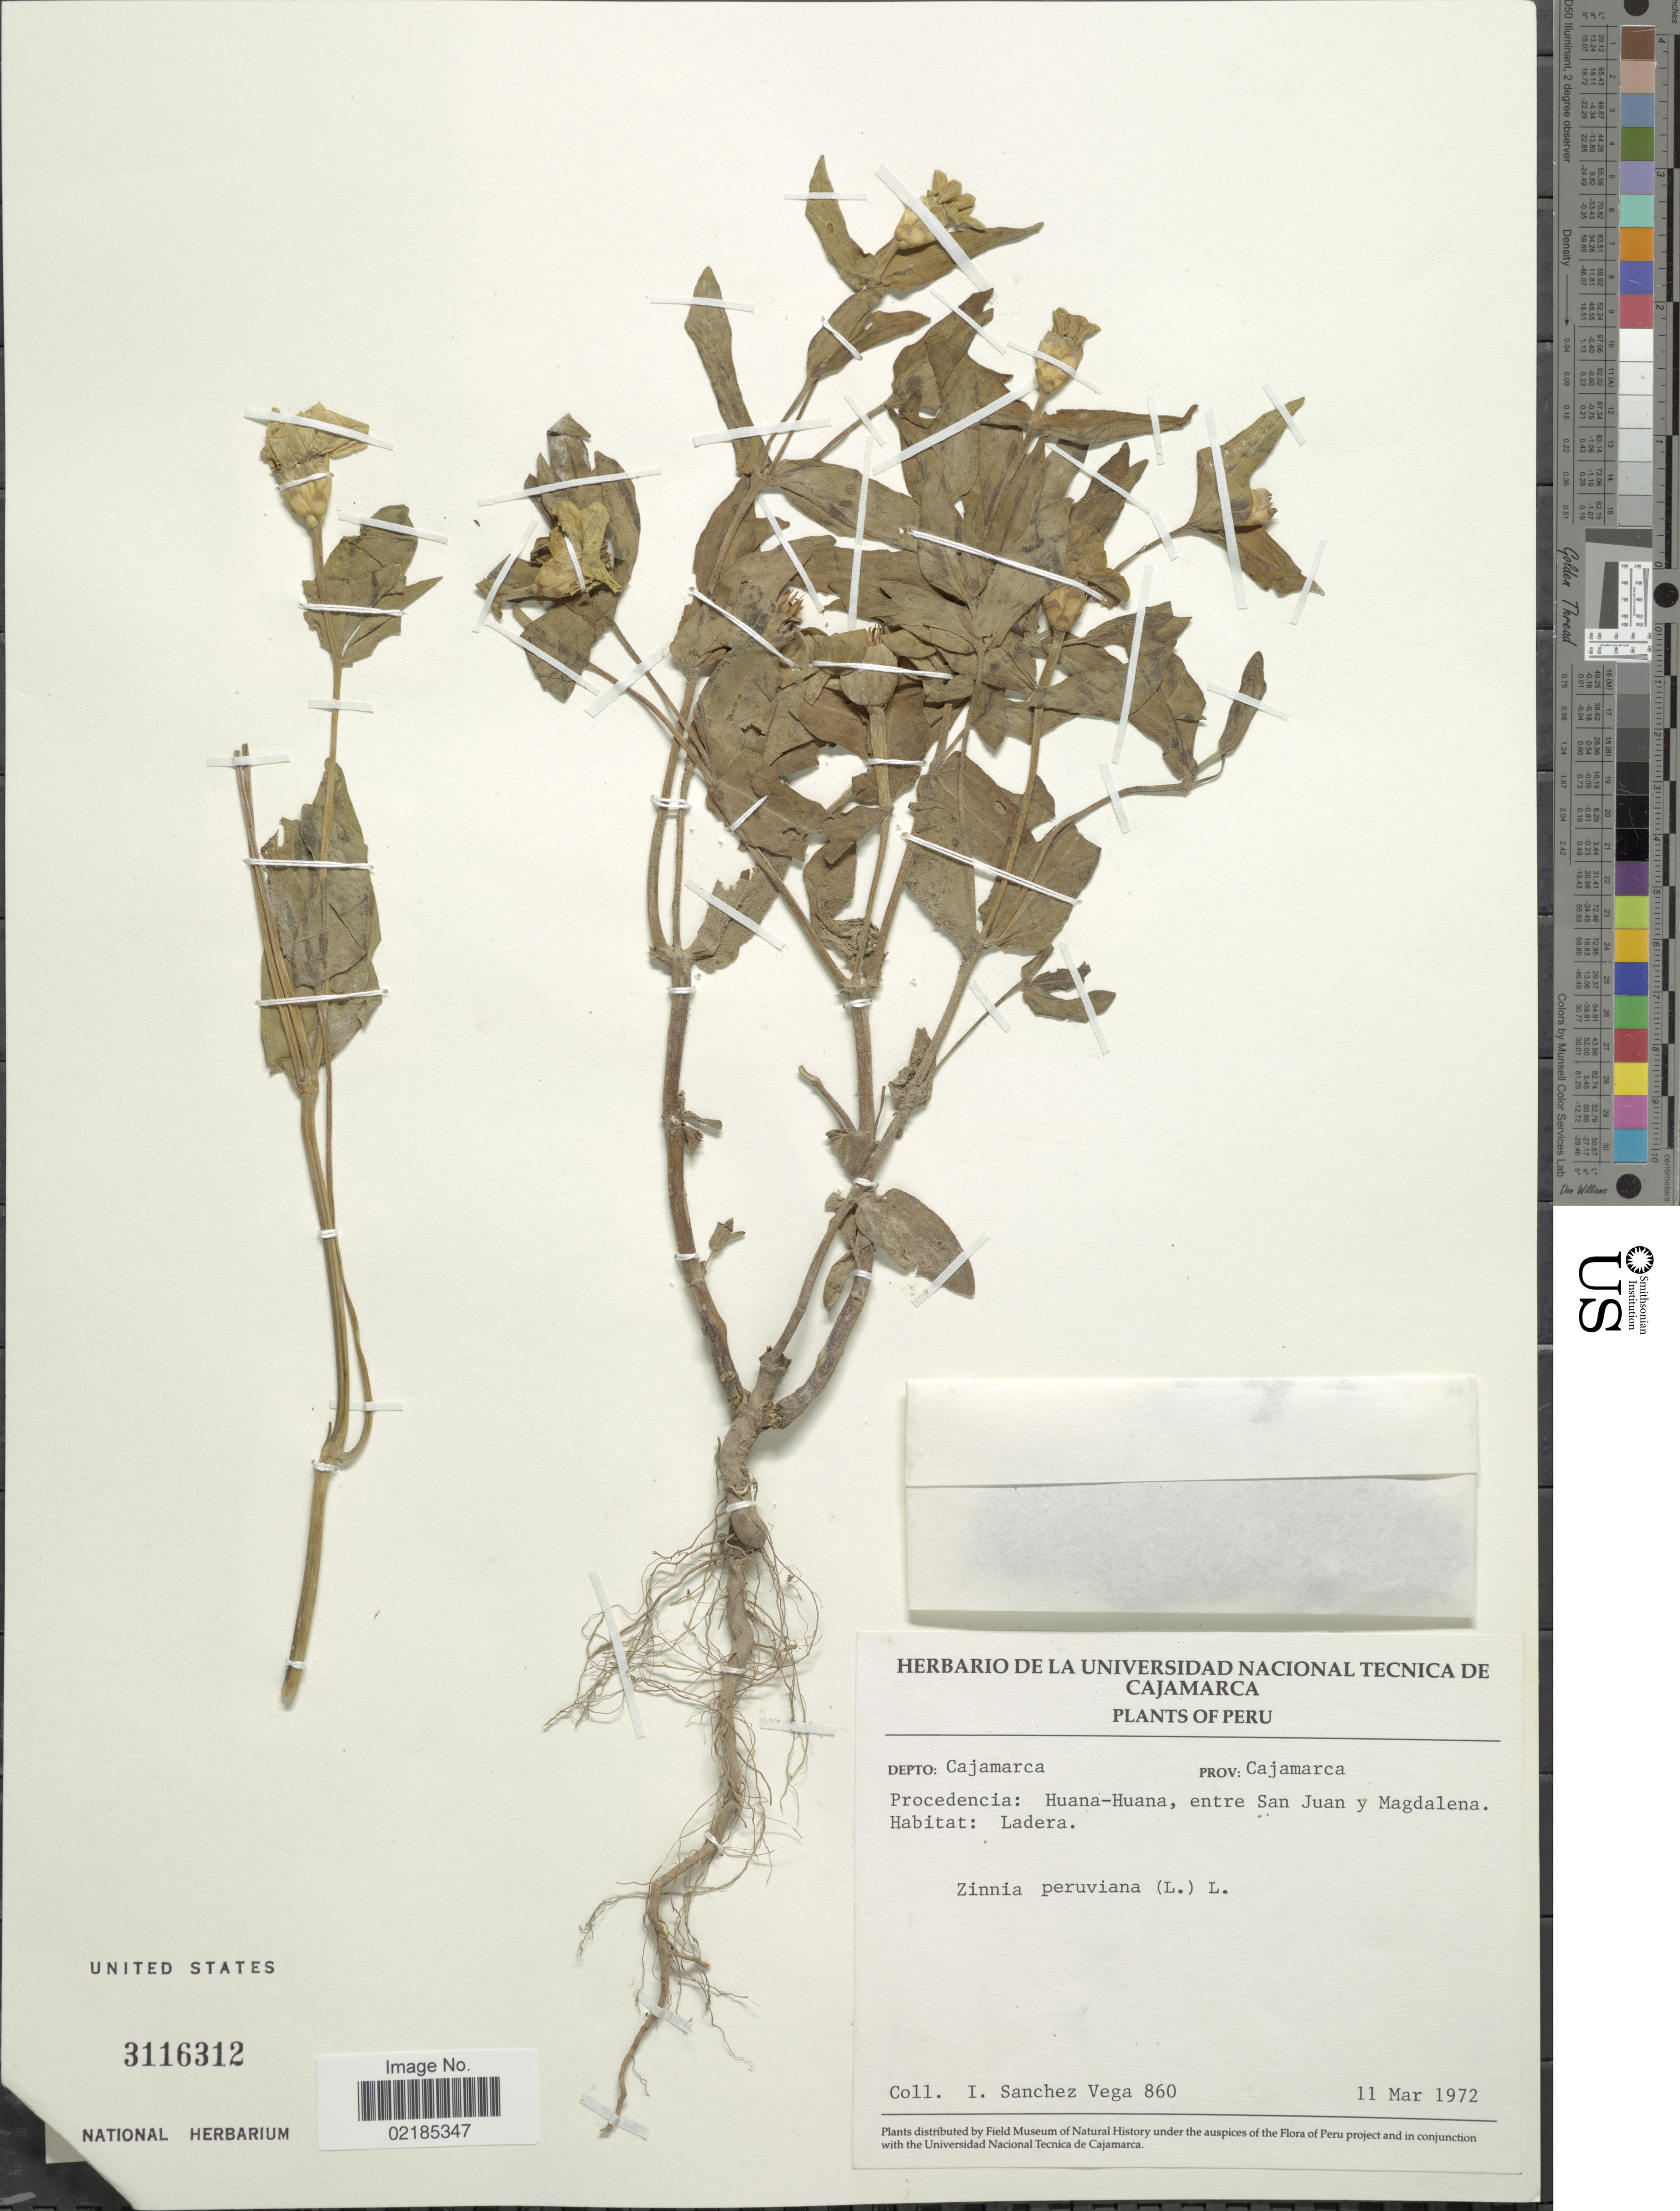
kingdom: Plantae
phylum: Tracheophyta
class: Magnoliopsida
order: Asterales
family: Asteraceae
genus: Zinnia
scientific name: Zinnia multiflora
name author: L.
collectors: I. Sánchez Vega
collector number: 860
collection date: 1973-03-11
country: Peru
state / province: Cajamarca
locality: Depto. Cajamarca. procedencia: Huana-Huana, entre San Juan y Magdalena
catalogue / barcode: US 3116312